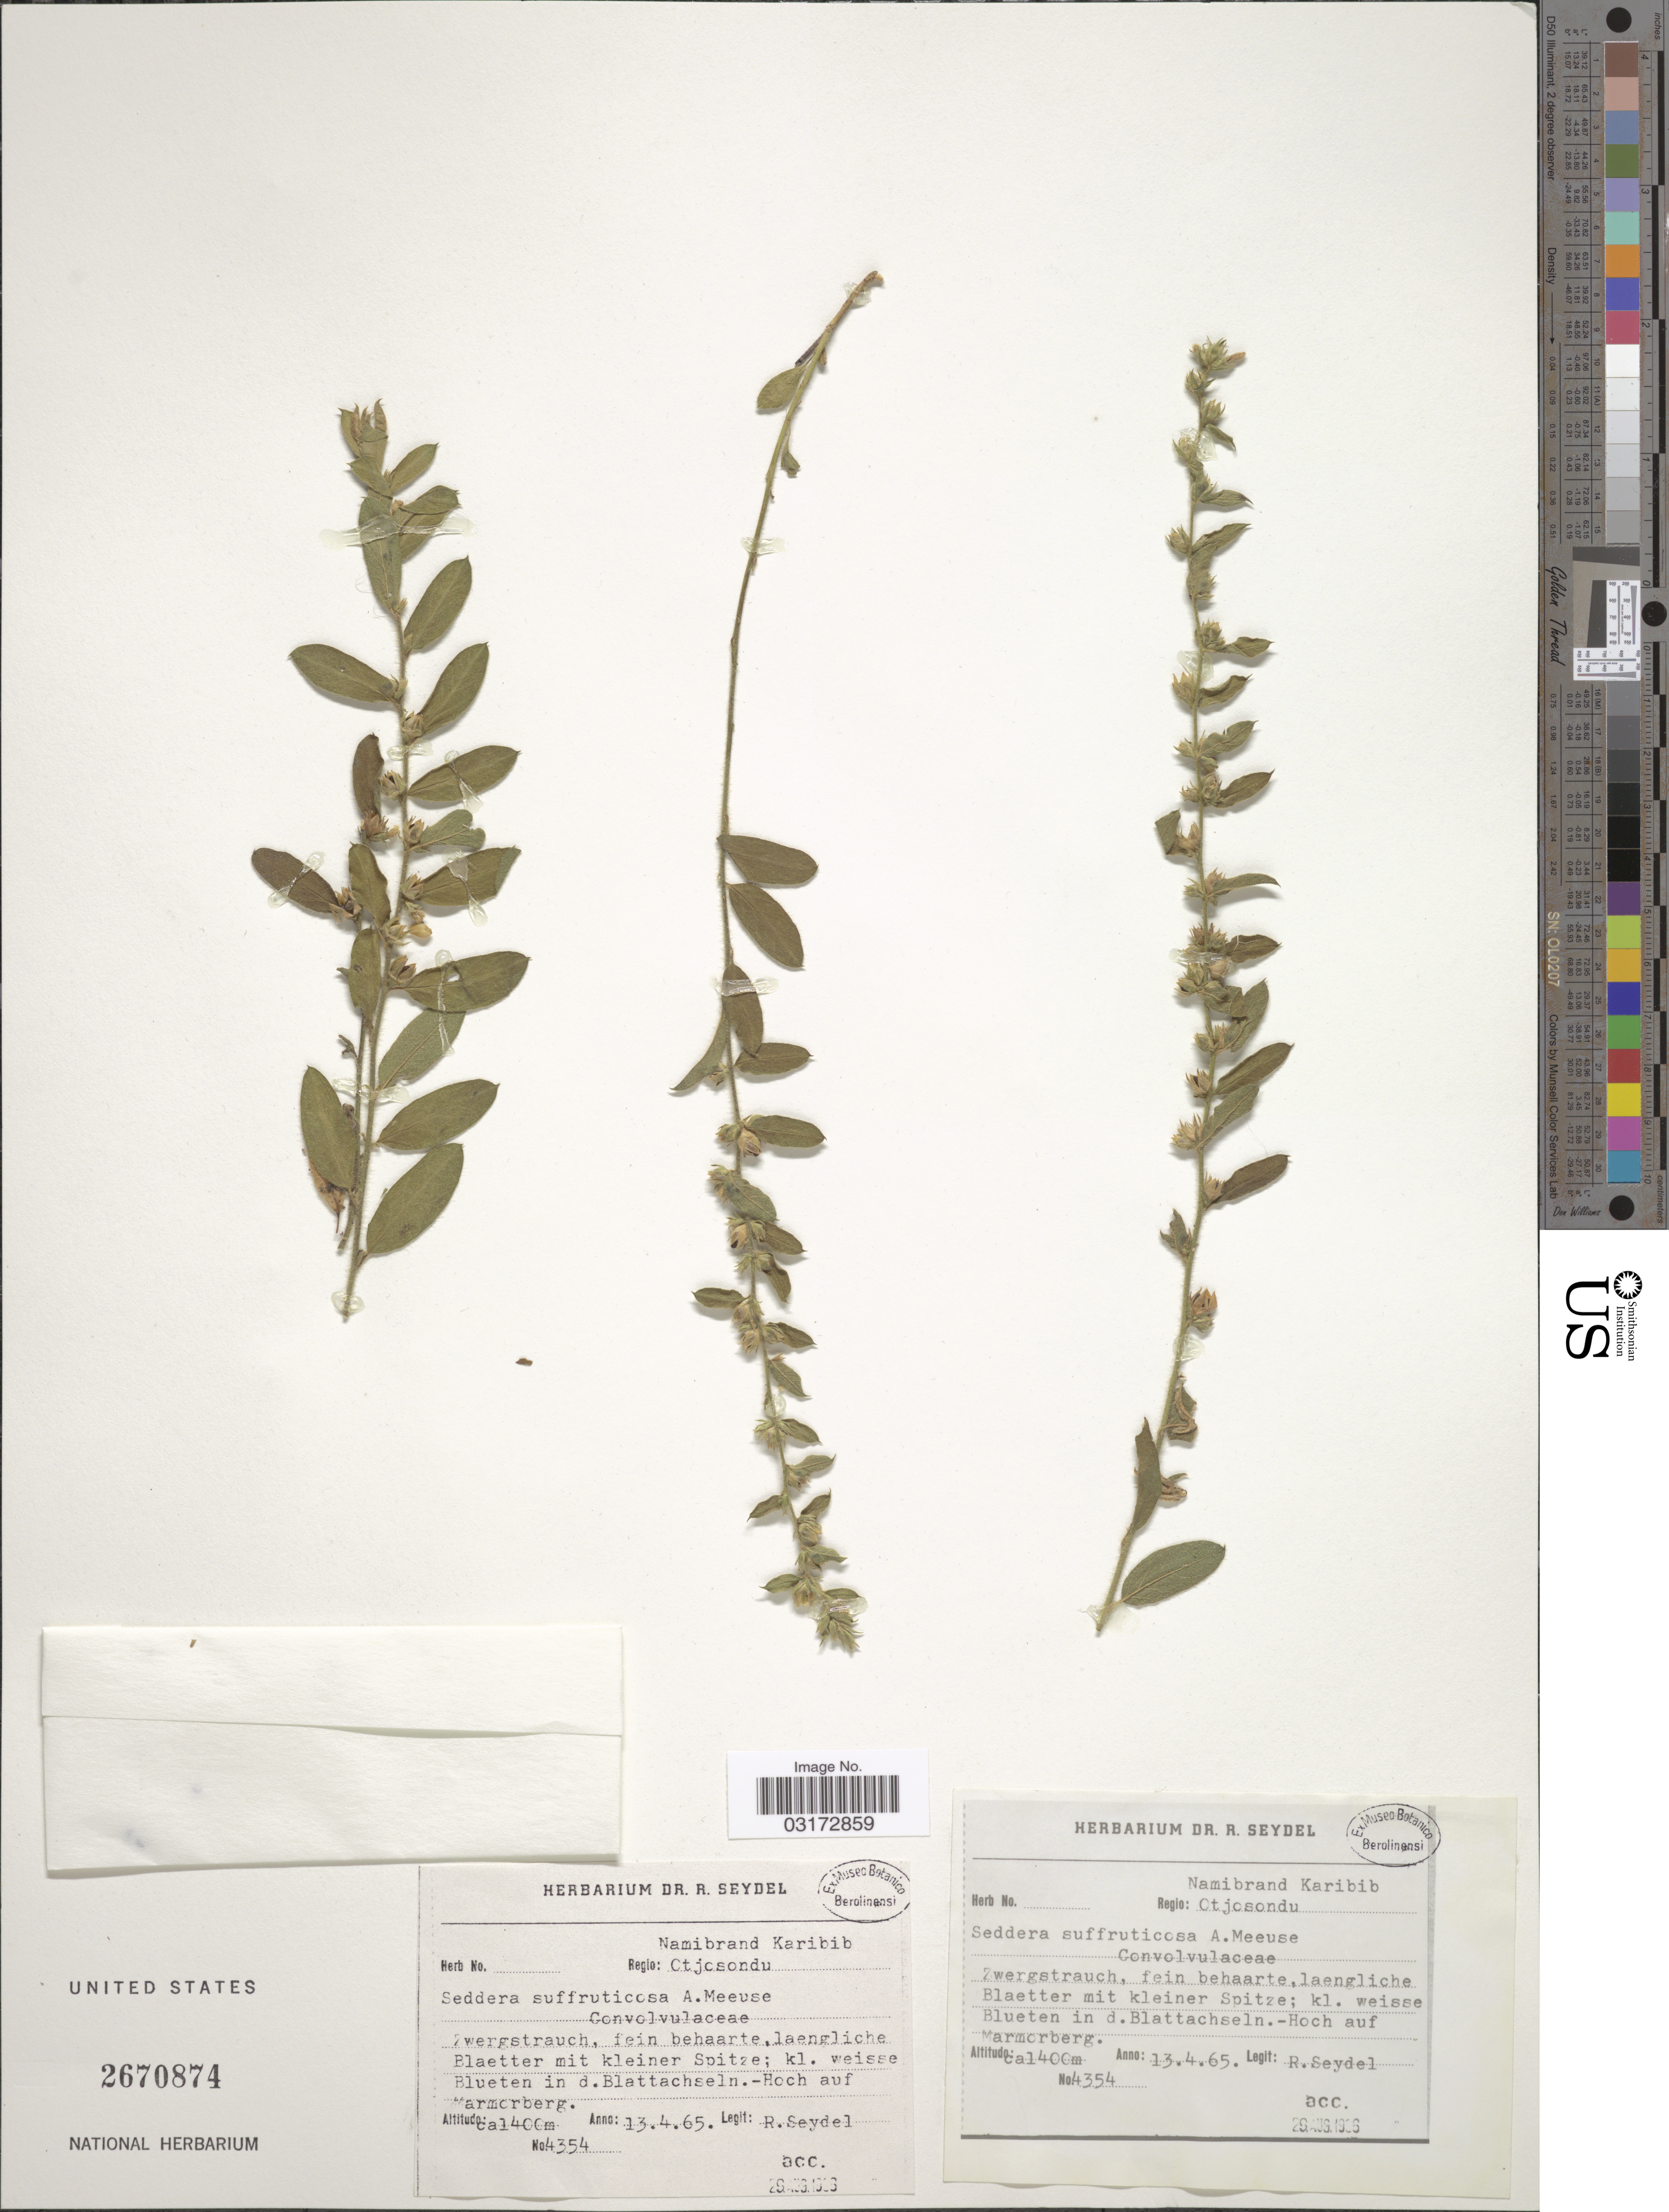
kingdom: Plantae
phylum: Tracheophyta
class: Magnoliopsida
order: Solanales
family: Convolvulaceae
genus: Seddera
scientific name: Seddera suffruticosa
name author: Hallier f.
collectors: R. Seydel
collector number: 4354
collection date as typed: Transcribed d/m/y: 13/4/65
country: Namibia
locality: Regio: Namibrand Karibib, Otjosondu. Hoch auf Marmorberg.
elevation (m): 1400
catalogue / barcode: US 2670874